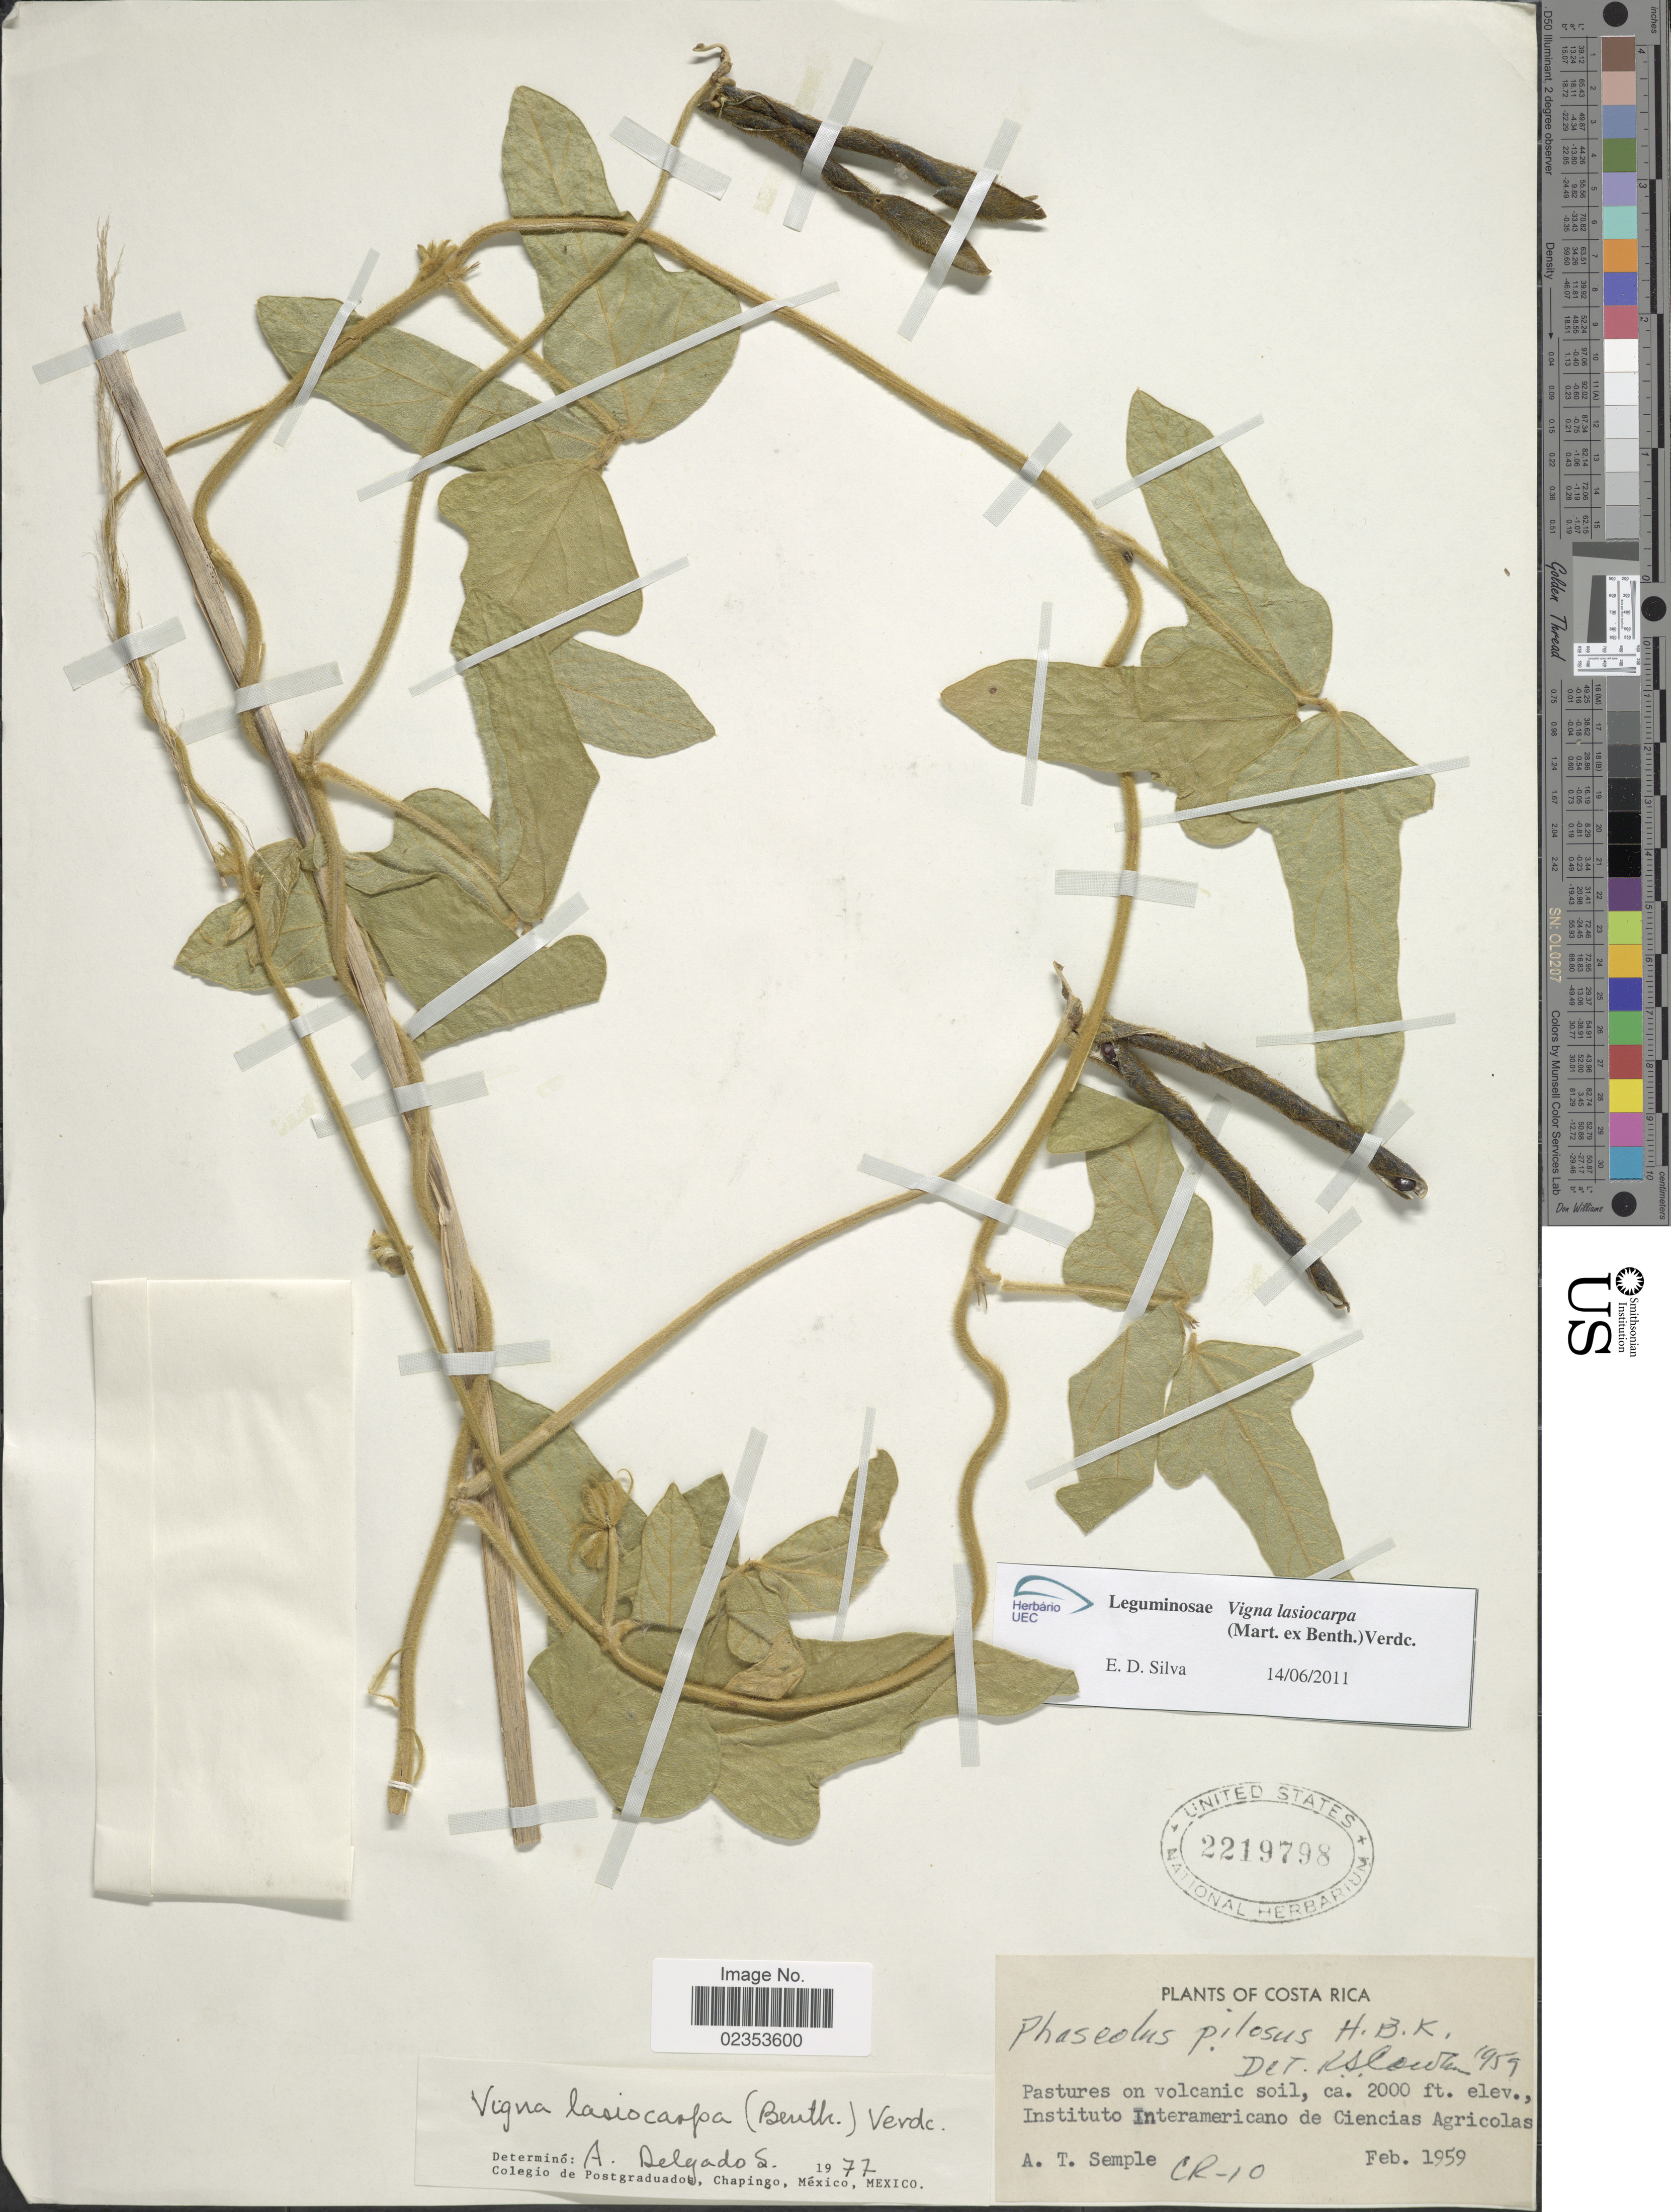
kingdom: Plantae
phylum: Tracheophyta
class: Magnoliopsida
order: Fabales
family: Fabaceae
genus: Vigna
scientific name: Vigna lasiocarpa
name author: (Benth.) Verdc.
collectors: A. Semple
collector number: CR-10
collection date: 1959-02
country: Costa Rica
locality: Instituto Interamericano de Ciencias Agricolas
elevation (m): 610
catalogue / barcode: US 2219798